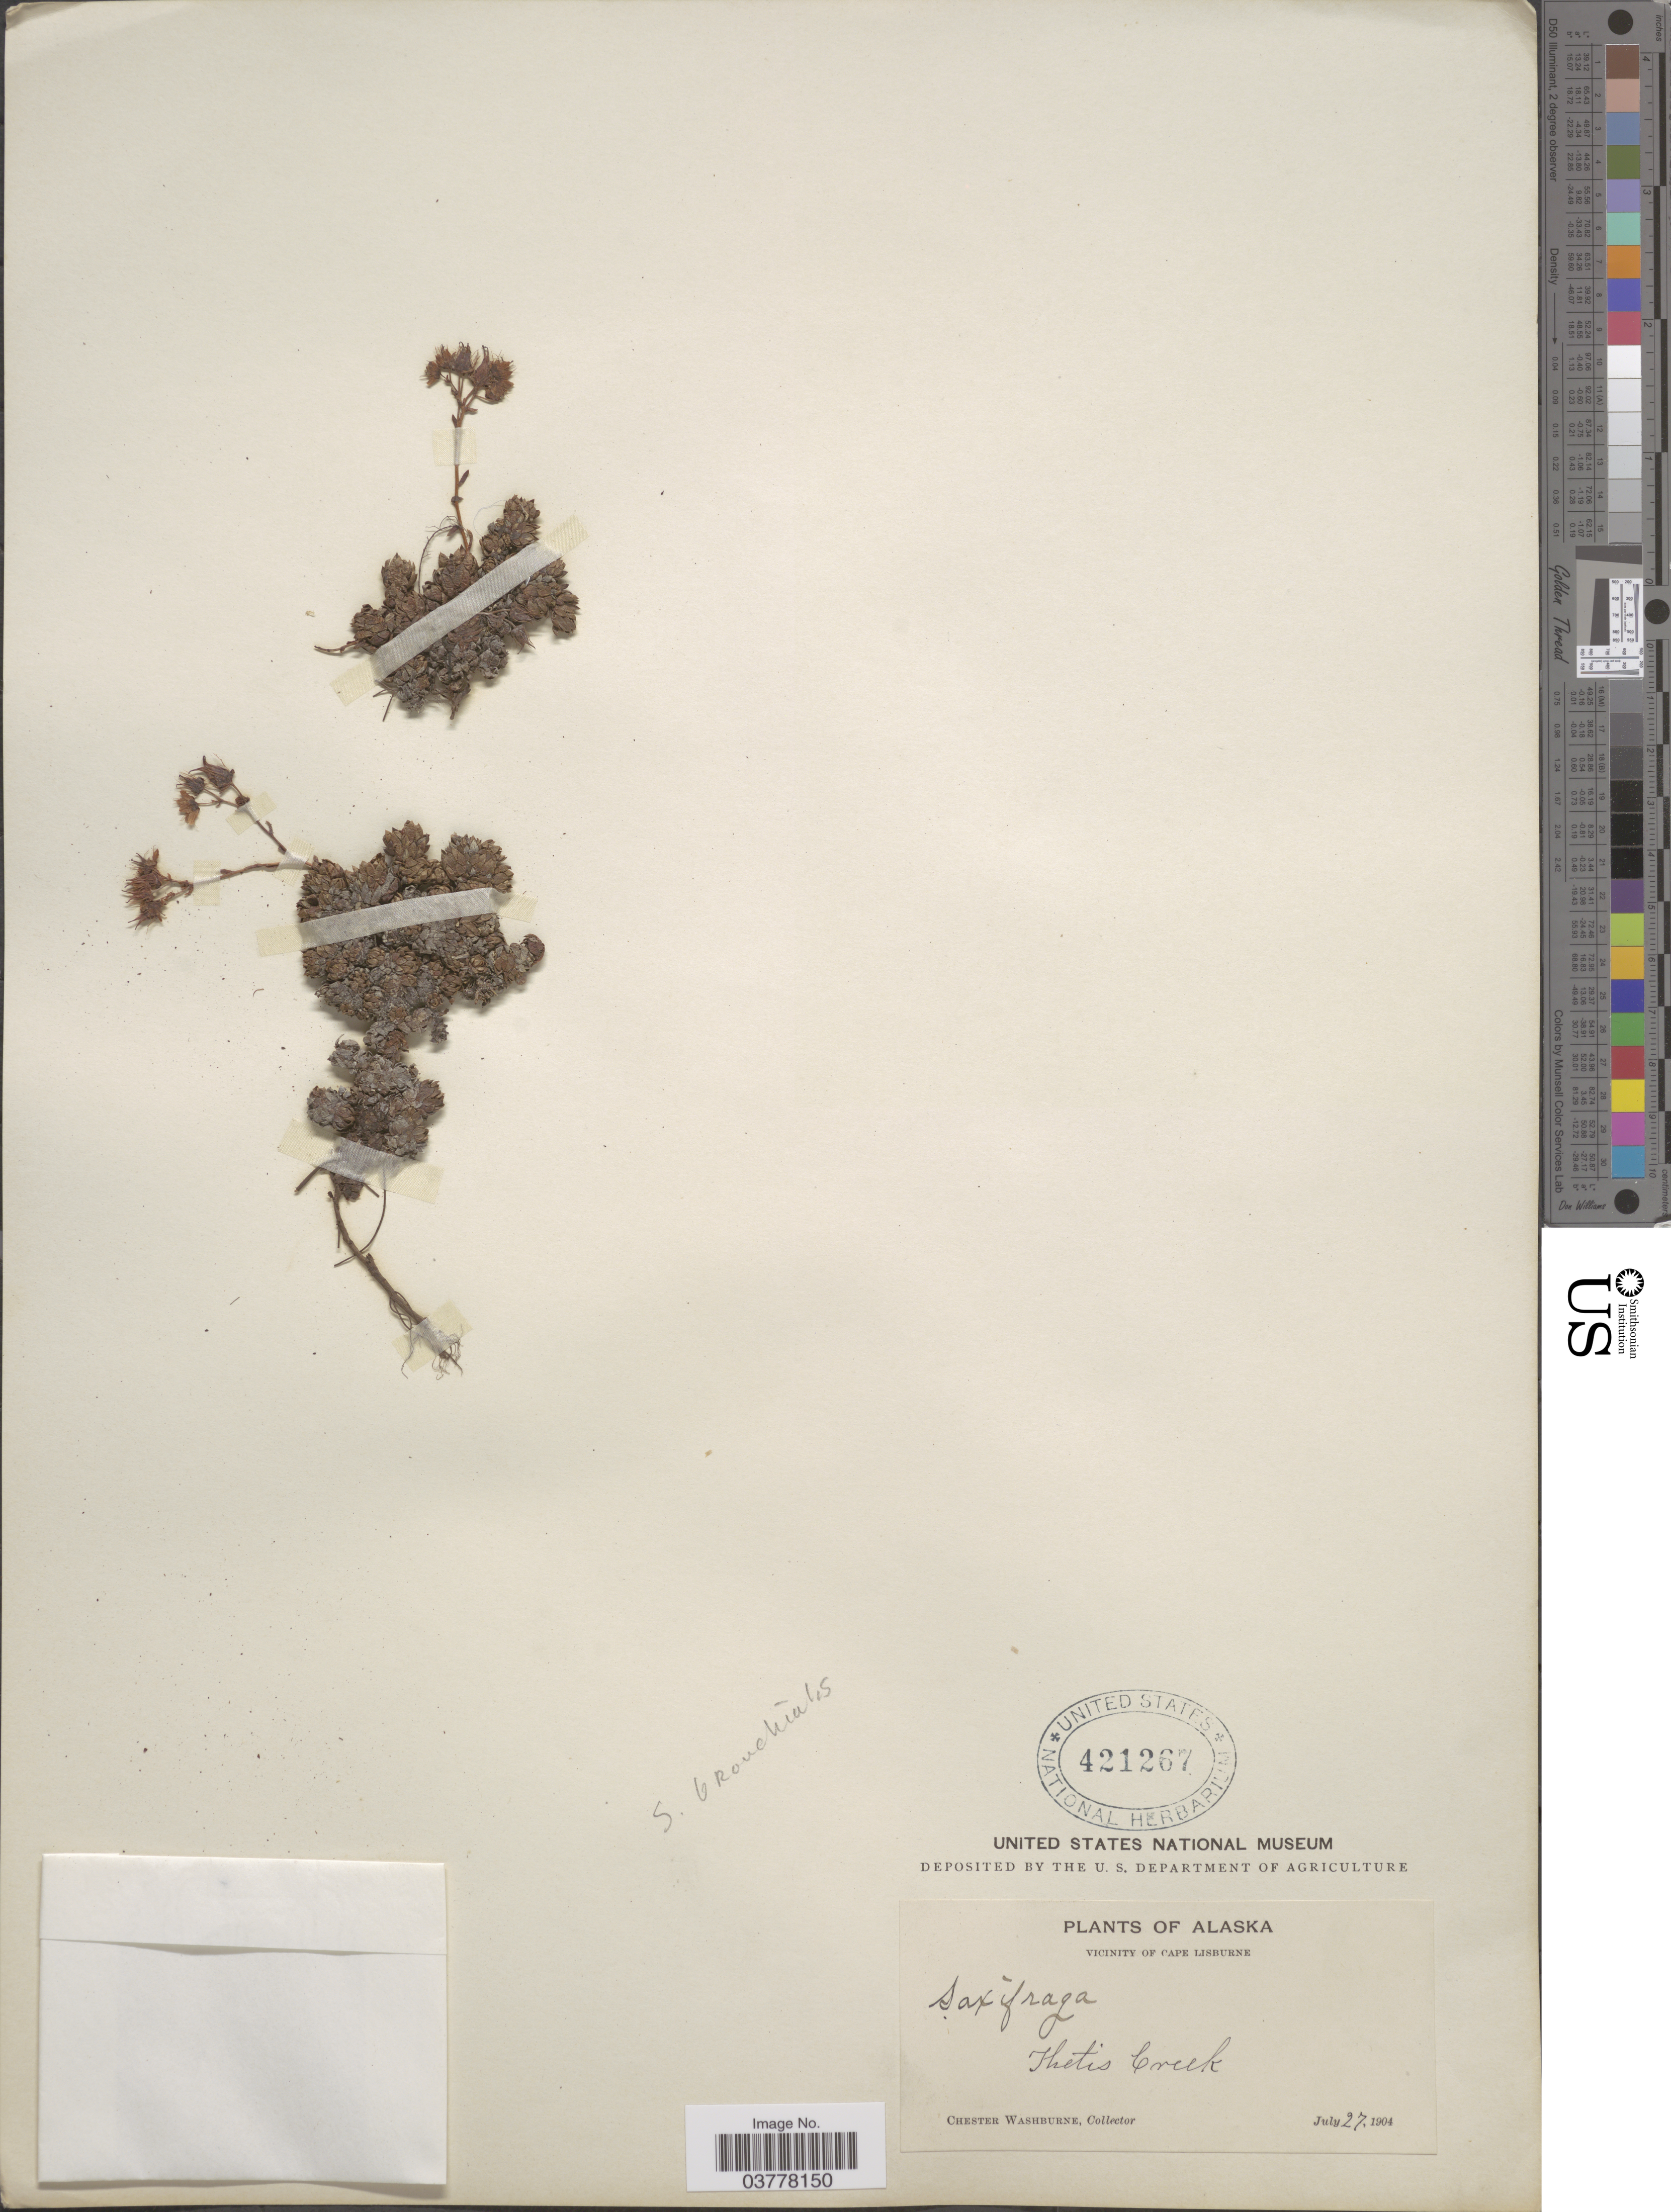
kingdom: Plantae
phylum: Tracheophyta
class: Magnoliopsida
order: Saxifragales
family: Saxifragaceae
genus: Saxifraga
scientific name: Saxifraga bronchialis subsp. funstonii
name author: (Small) Hultén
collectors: C. Washburne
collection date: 1904-07-27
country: United States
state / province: Alaska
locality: Vicinity of Cape Lisburne. Thetis Creek.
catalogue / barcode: US 421267